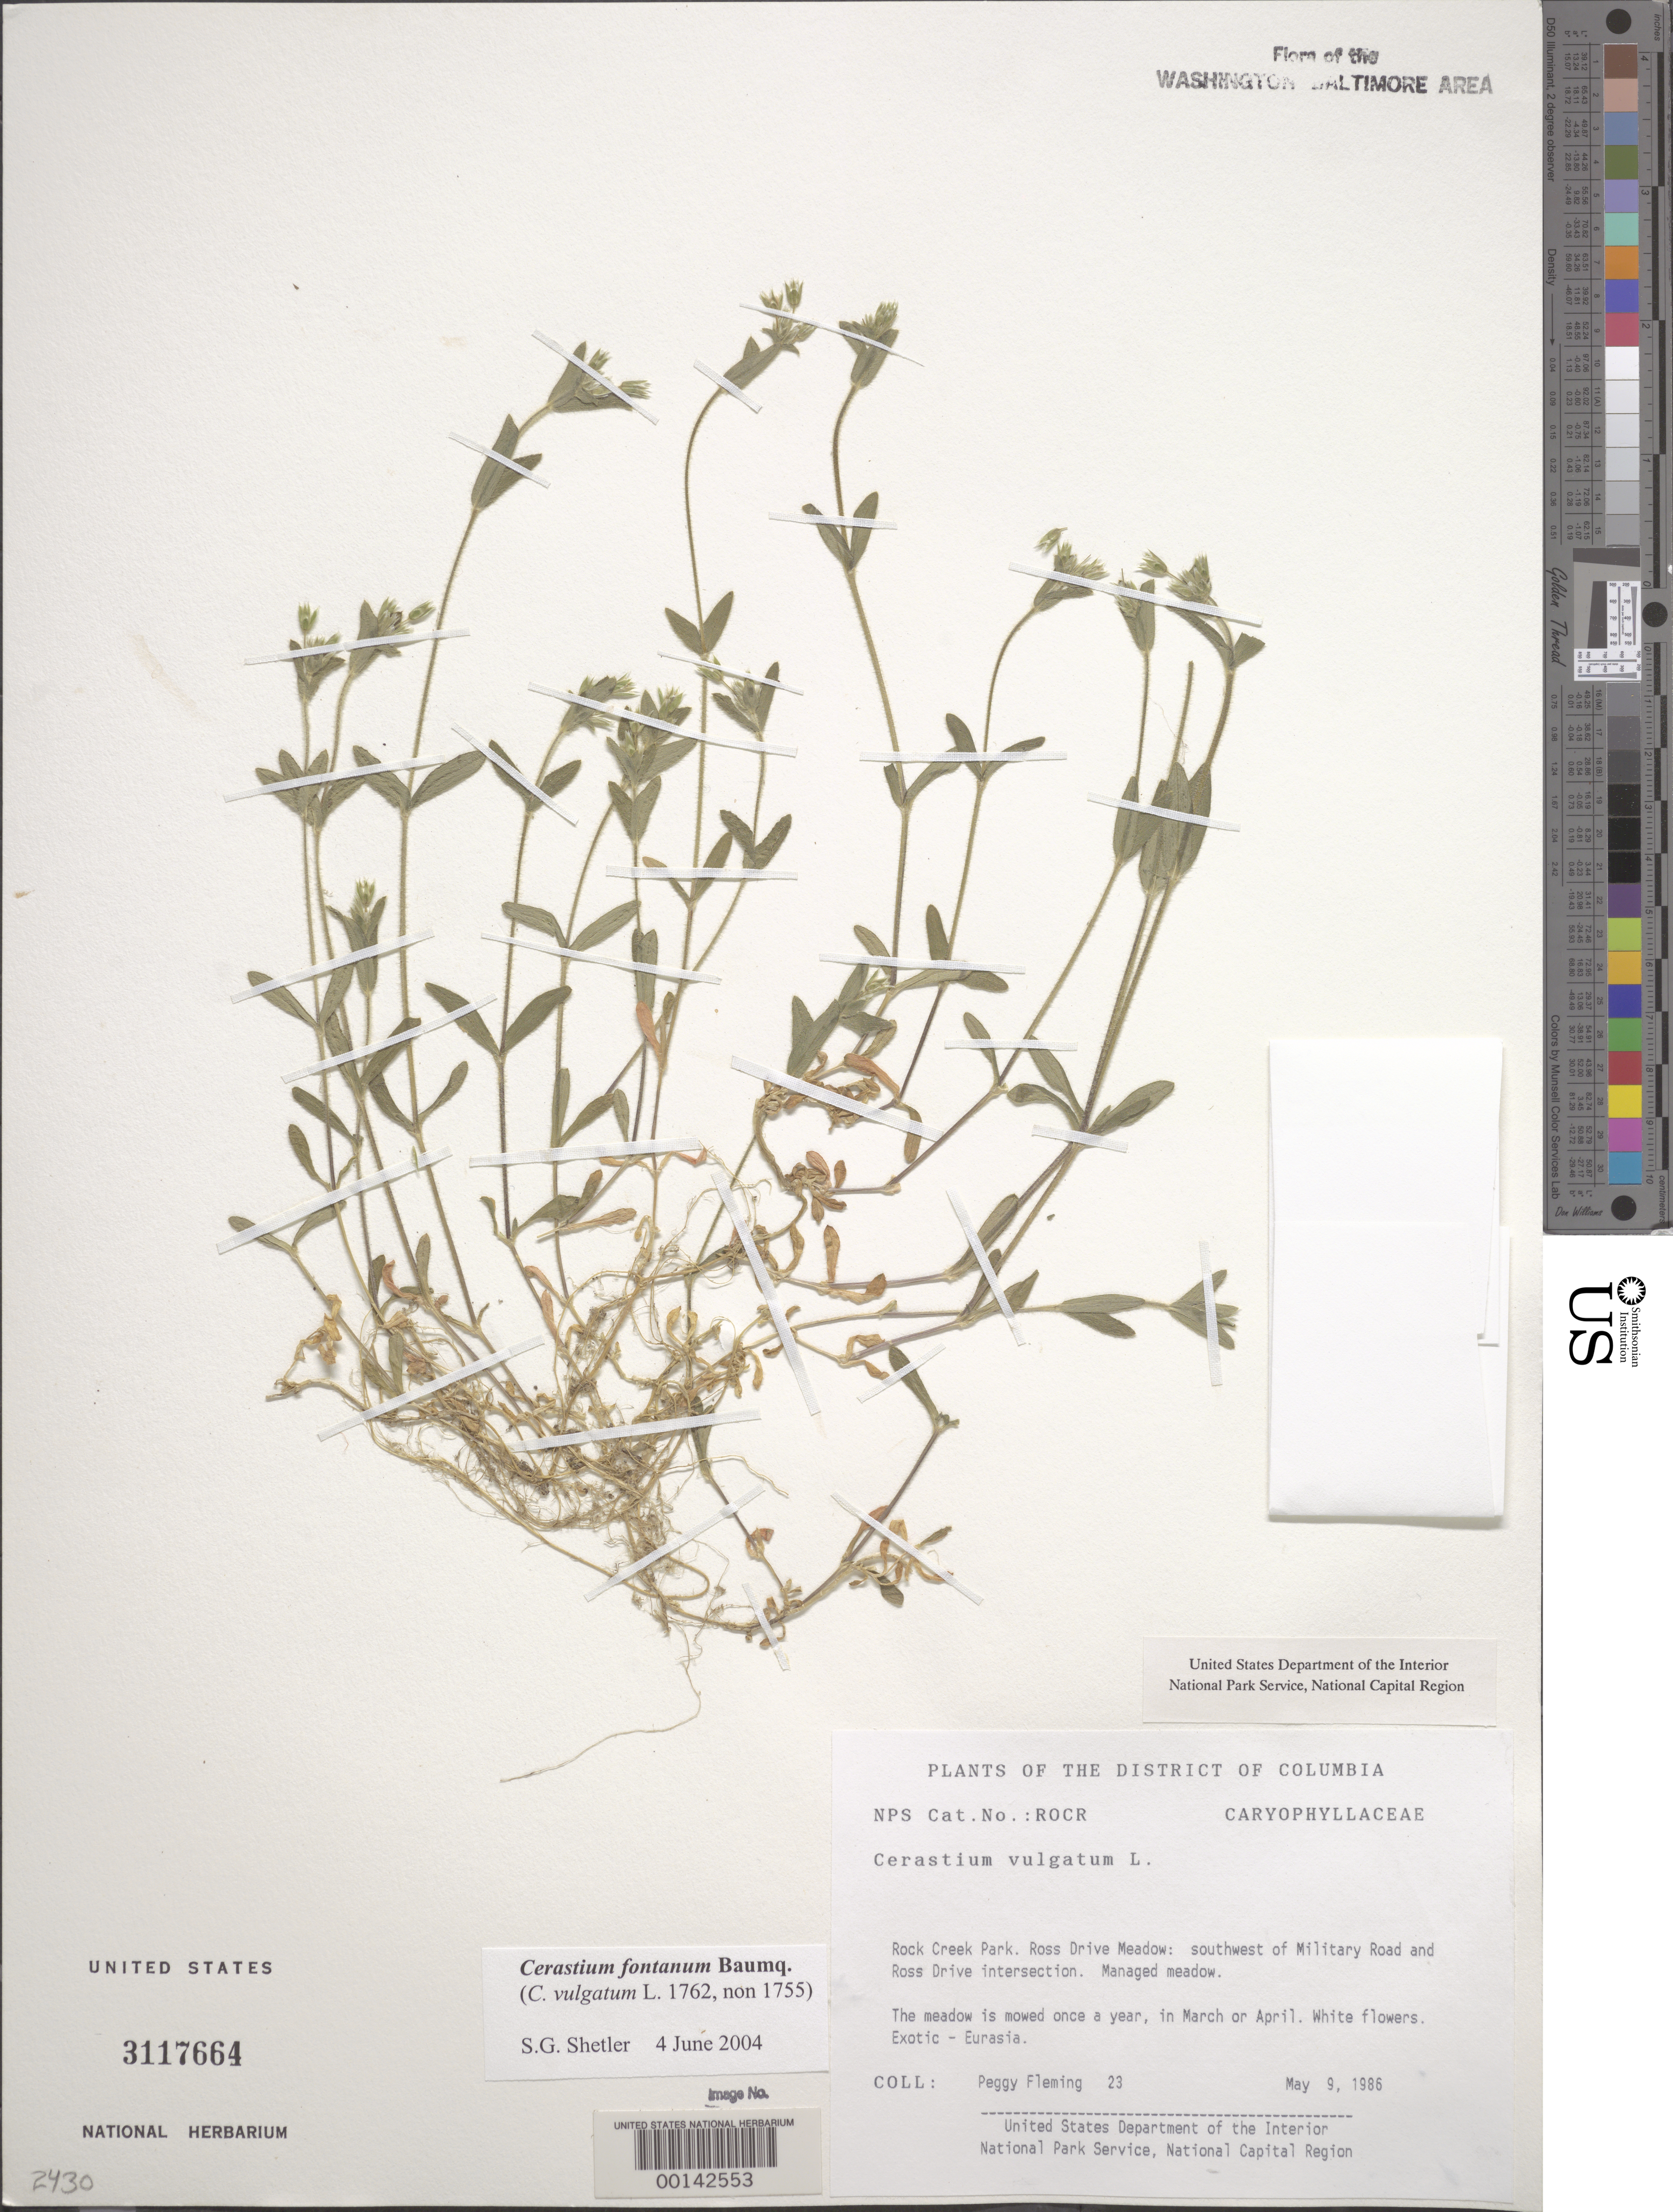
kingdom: Plantae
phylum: Tracheophyta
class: Magnoliopsida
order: Caryophyllales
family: Caryophyllaceae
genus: Cerastium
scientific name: Cerastium fontanum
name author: Baumg.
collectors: P. Fleming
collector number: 23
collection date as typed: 09 May 1986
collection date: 1986-05-09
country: United States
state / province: District of Columbia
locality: Rock Creek Park. Ross Drive meadow: Southwest of Military Road and Ross Drive intersection. Rock Creek Park & vicinity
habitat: Managed meadow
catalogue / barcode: US 3117664